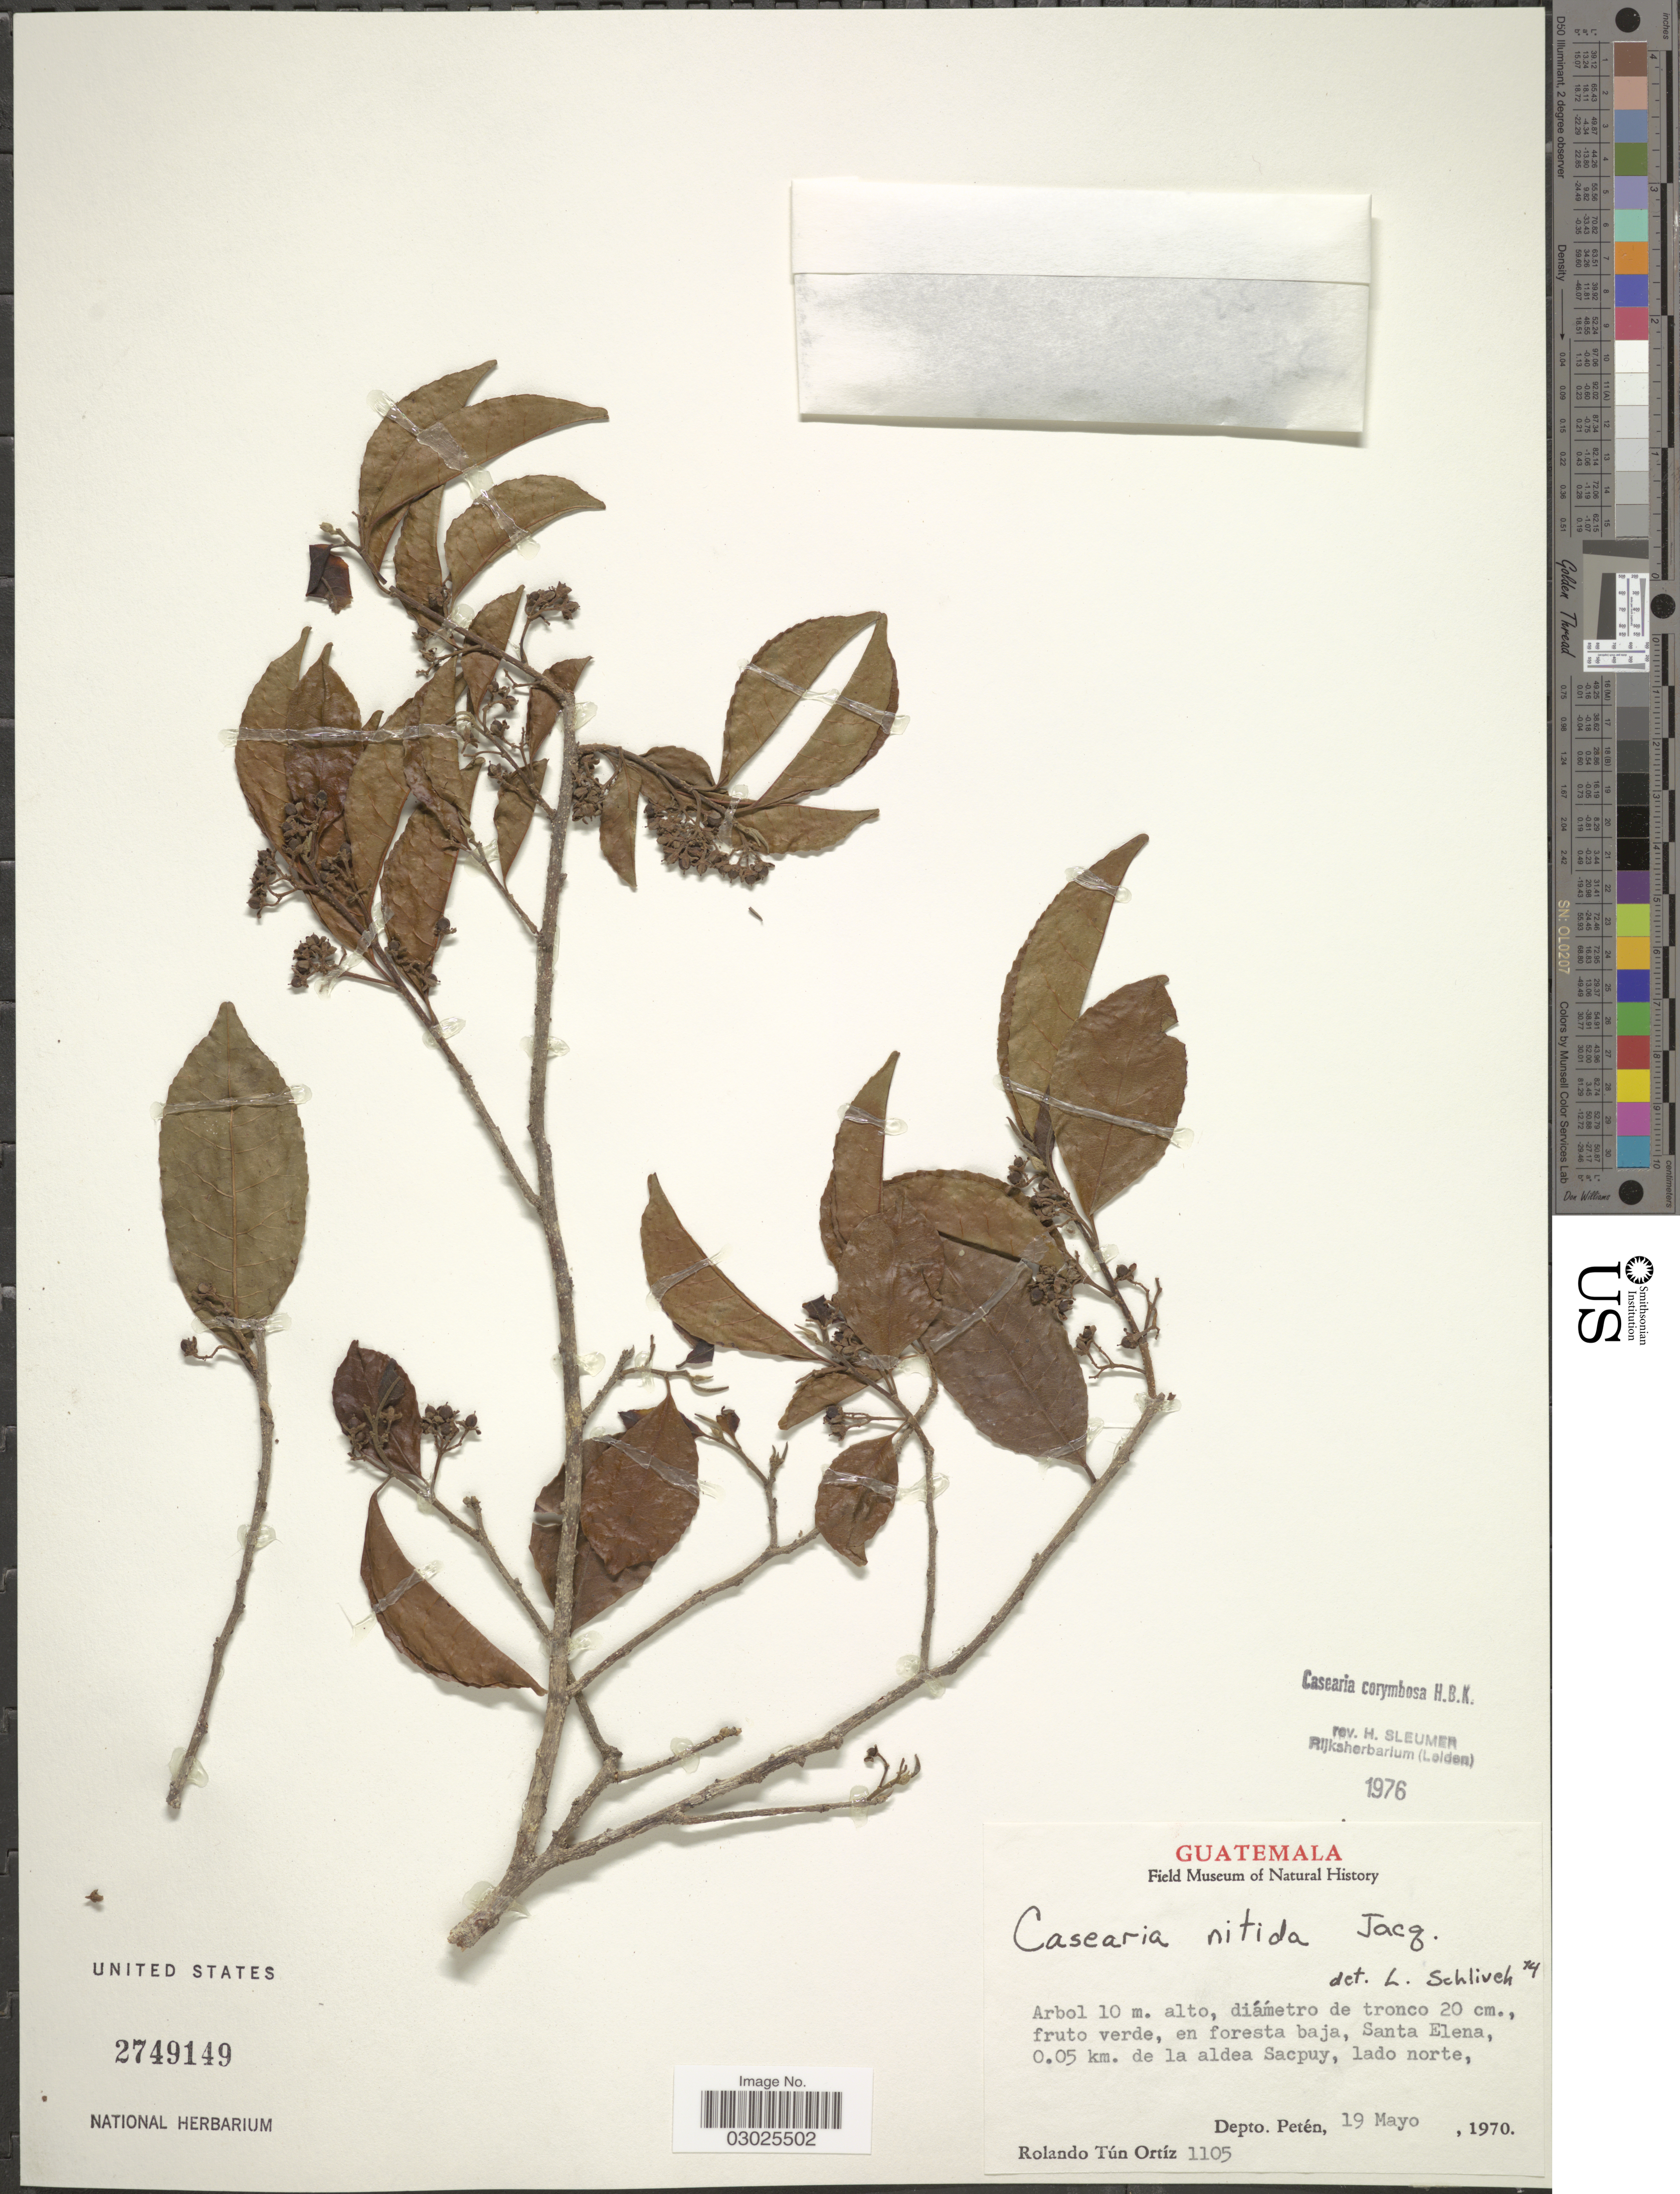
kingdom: Plantae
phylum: Tracheophyta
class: Magnoliopsida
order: Malpighiales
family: Salicaceae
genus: Casearia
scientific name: Casearia corymbosa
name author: Kunth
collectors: R. T. Ortíz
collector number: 1105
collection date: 1970-05-19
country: Guatemala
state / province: El Petén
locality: En foresta baja, Santa Elena, 0.05 km. de la aldea Sacpuy, lado norte, Depto. Petén.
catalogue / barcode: US 2749149